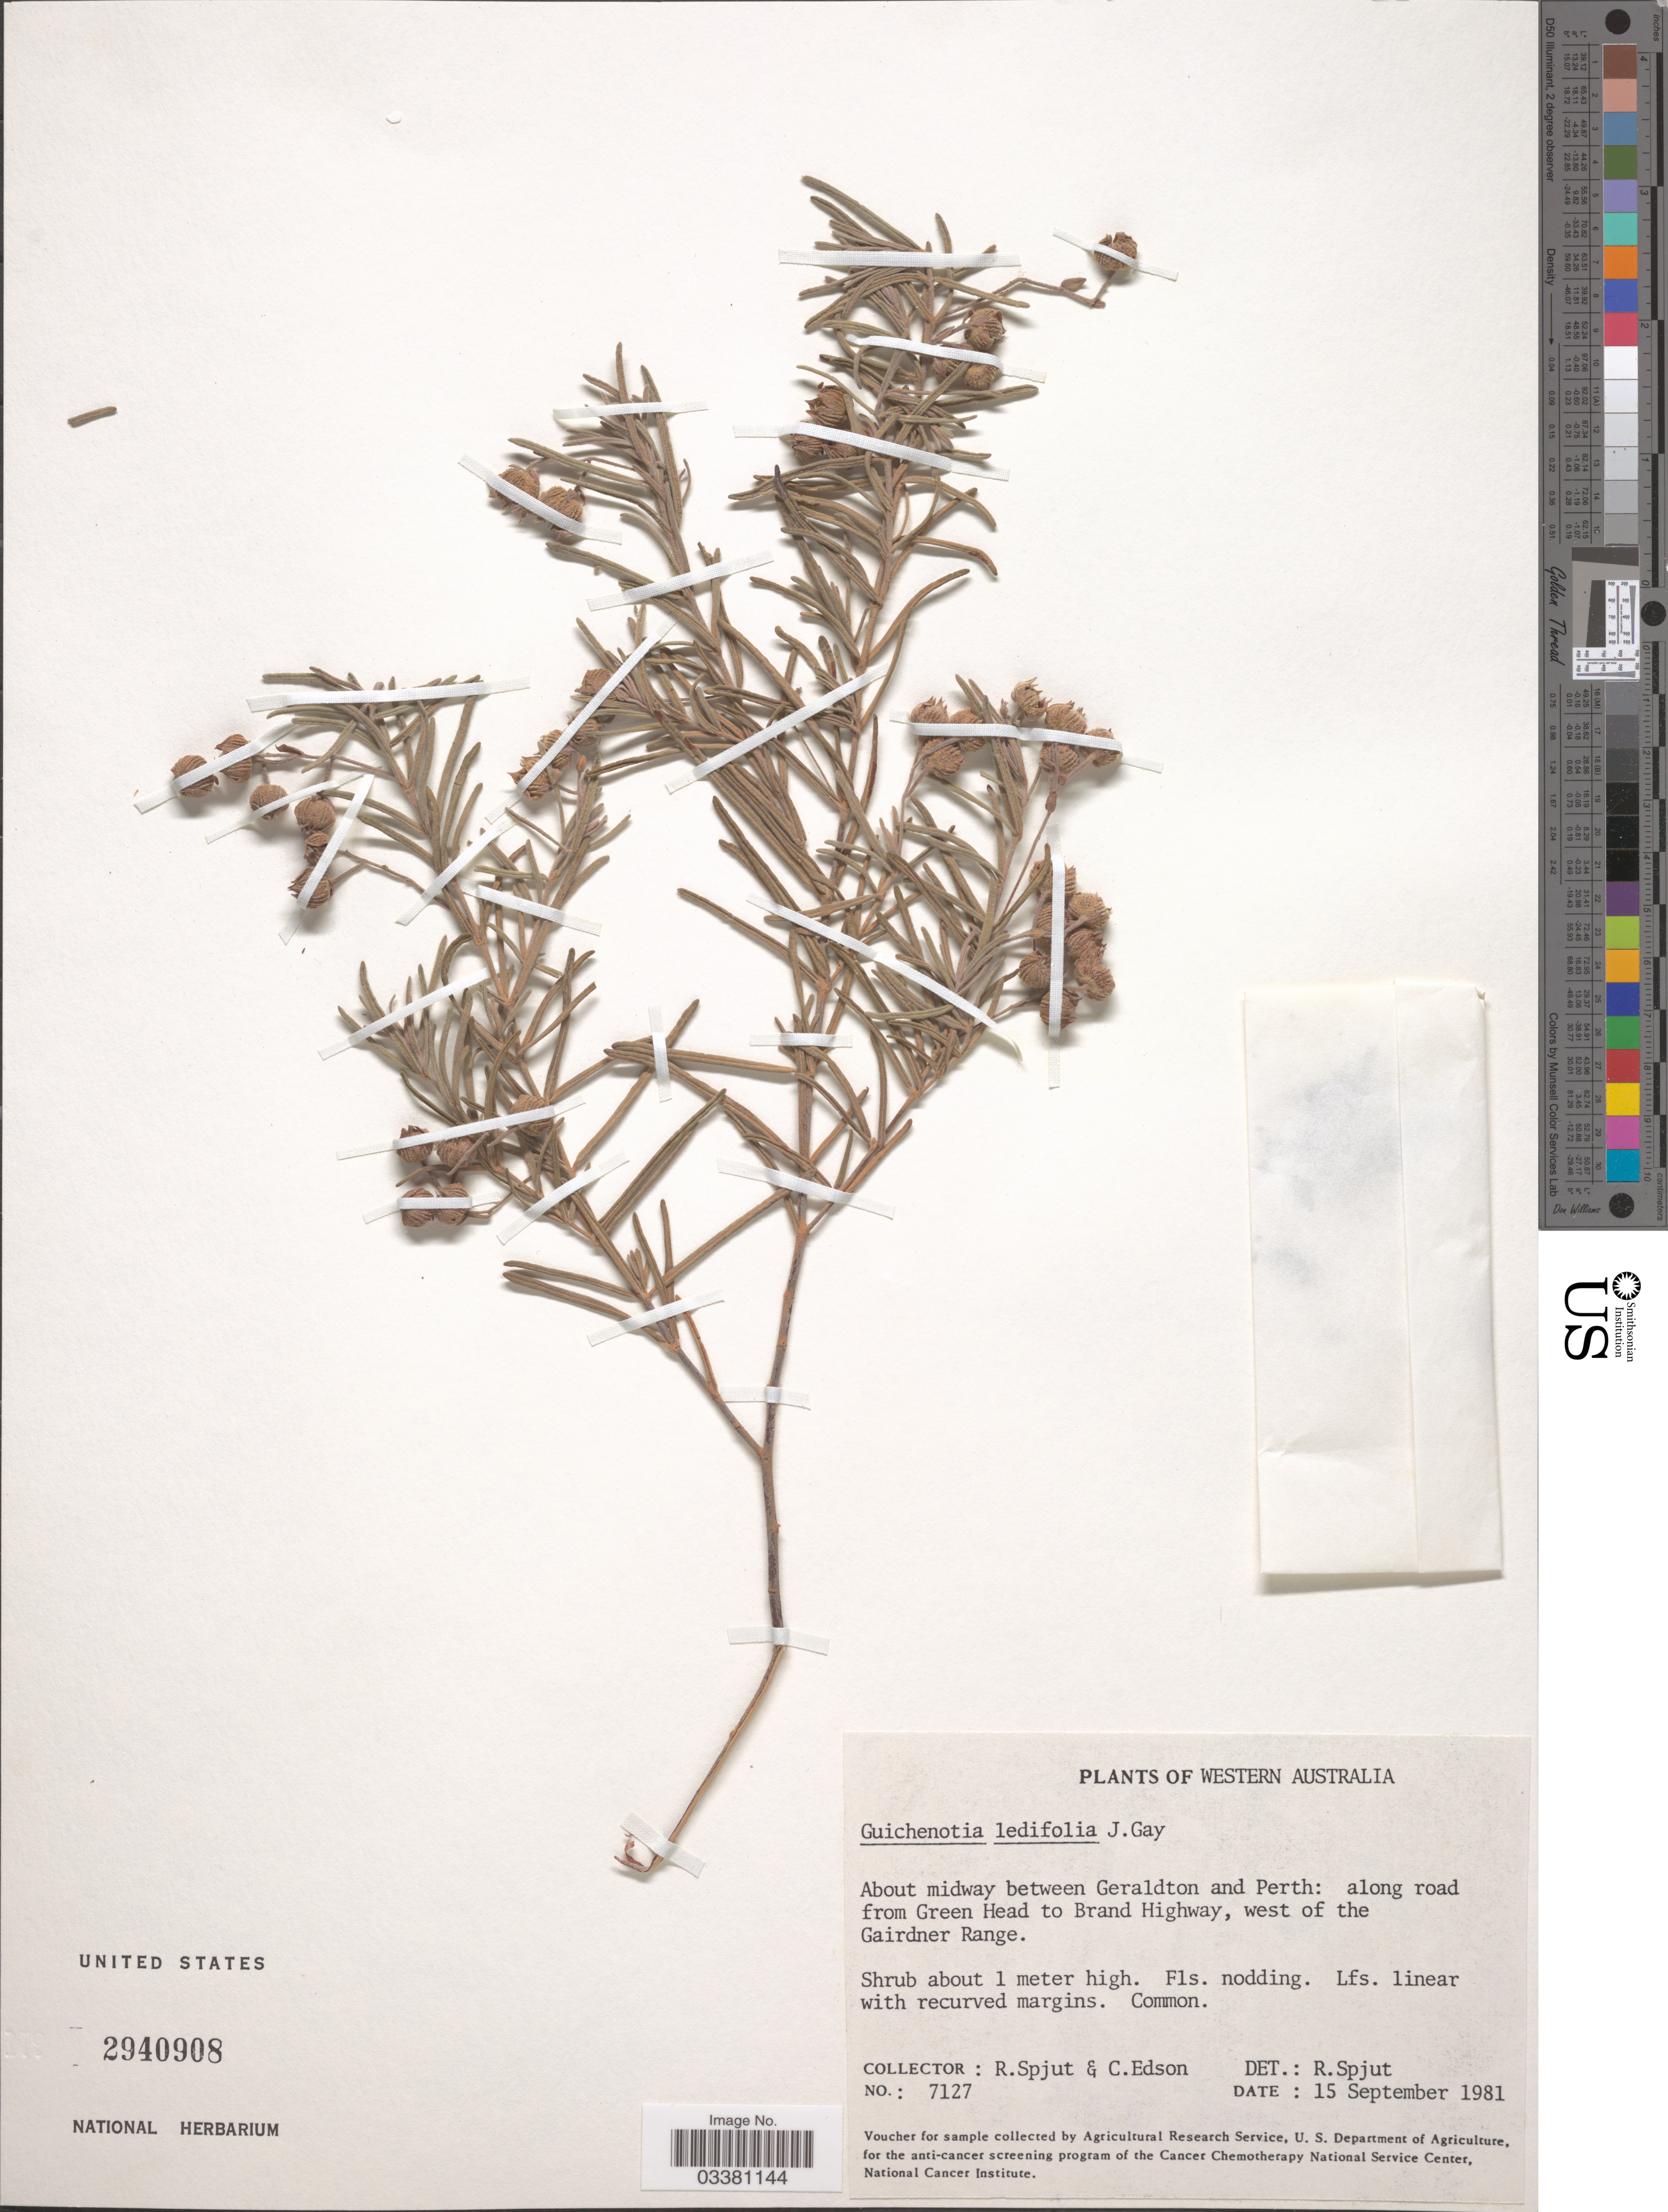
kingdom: Plantae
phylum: Tracheophyta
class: Magnoliopsida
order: Malvales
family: Malvaceae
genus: Guichenotia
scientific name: Guichenotia ledifolia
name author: J. Gay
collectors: R. Spjut & C. Edson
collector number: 7127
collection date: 1981-09-15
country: Australia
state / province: Western Australia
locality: About midway between Geraldton and Perth: along road from Green Head to Brand Highway, west of the Gairdner Range.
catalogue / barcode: US 2940908